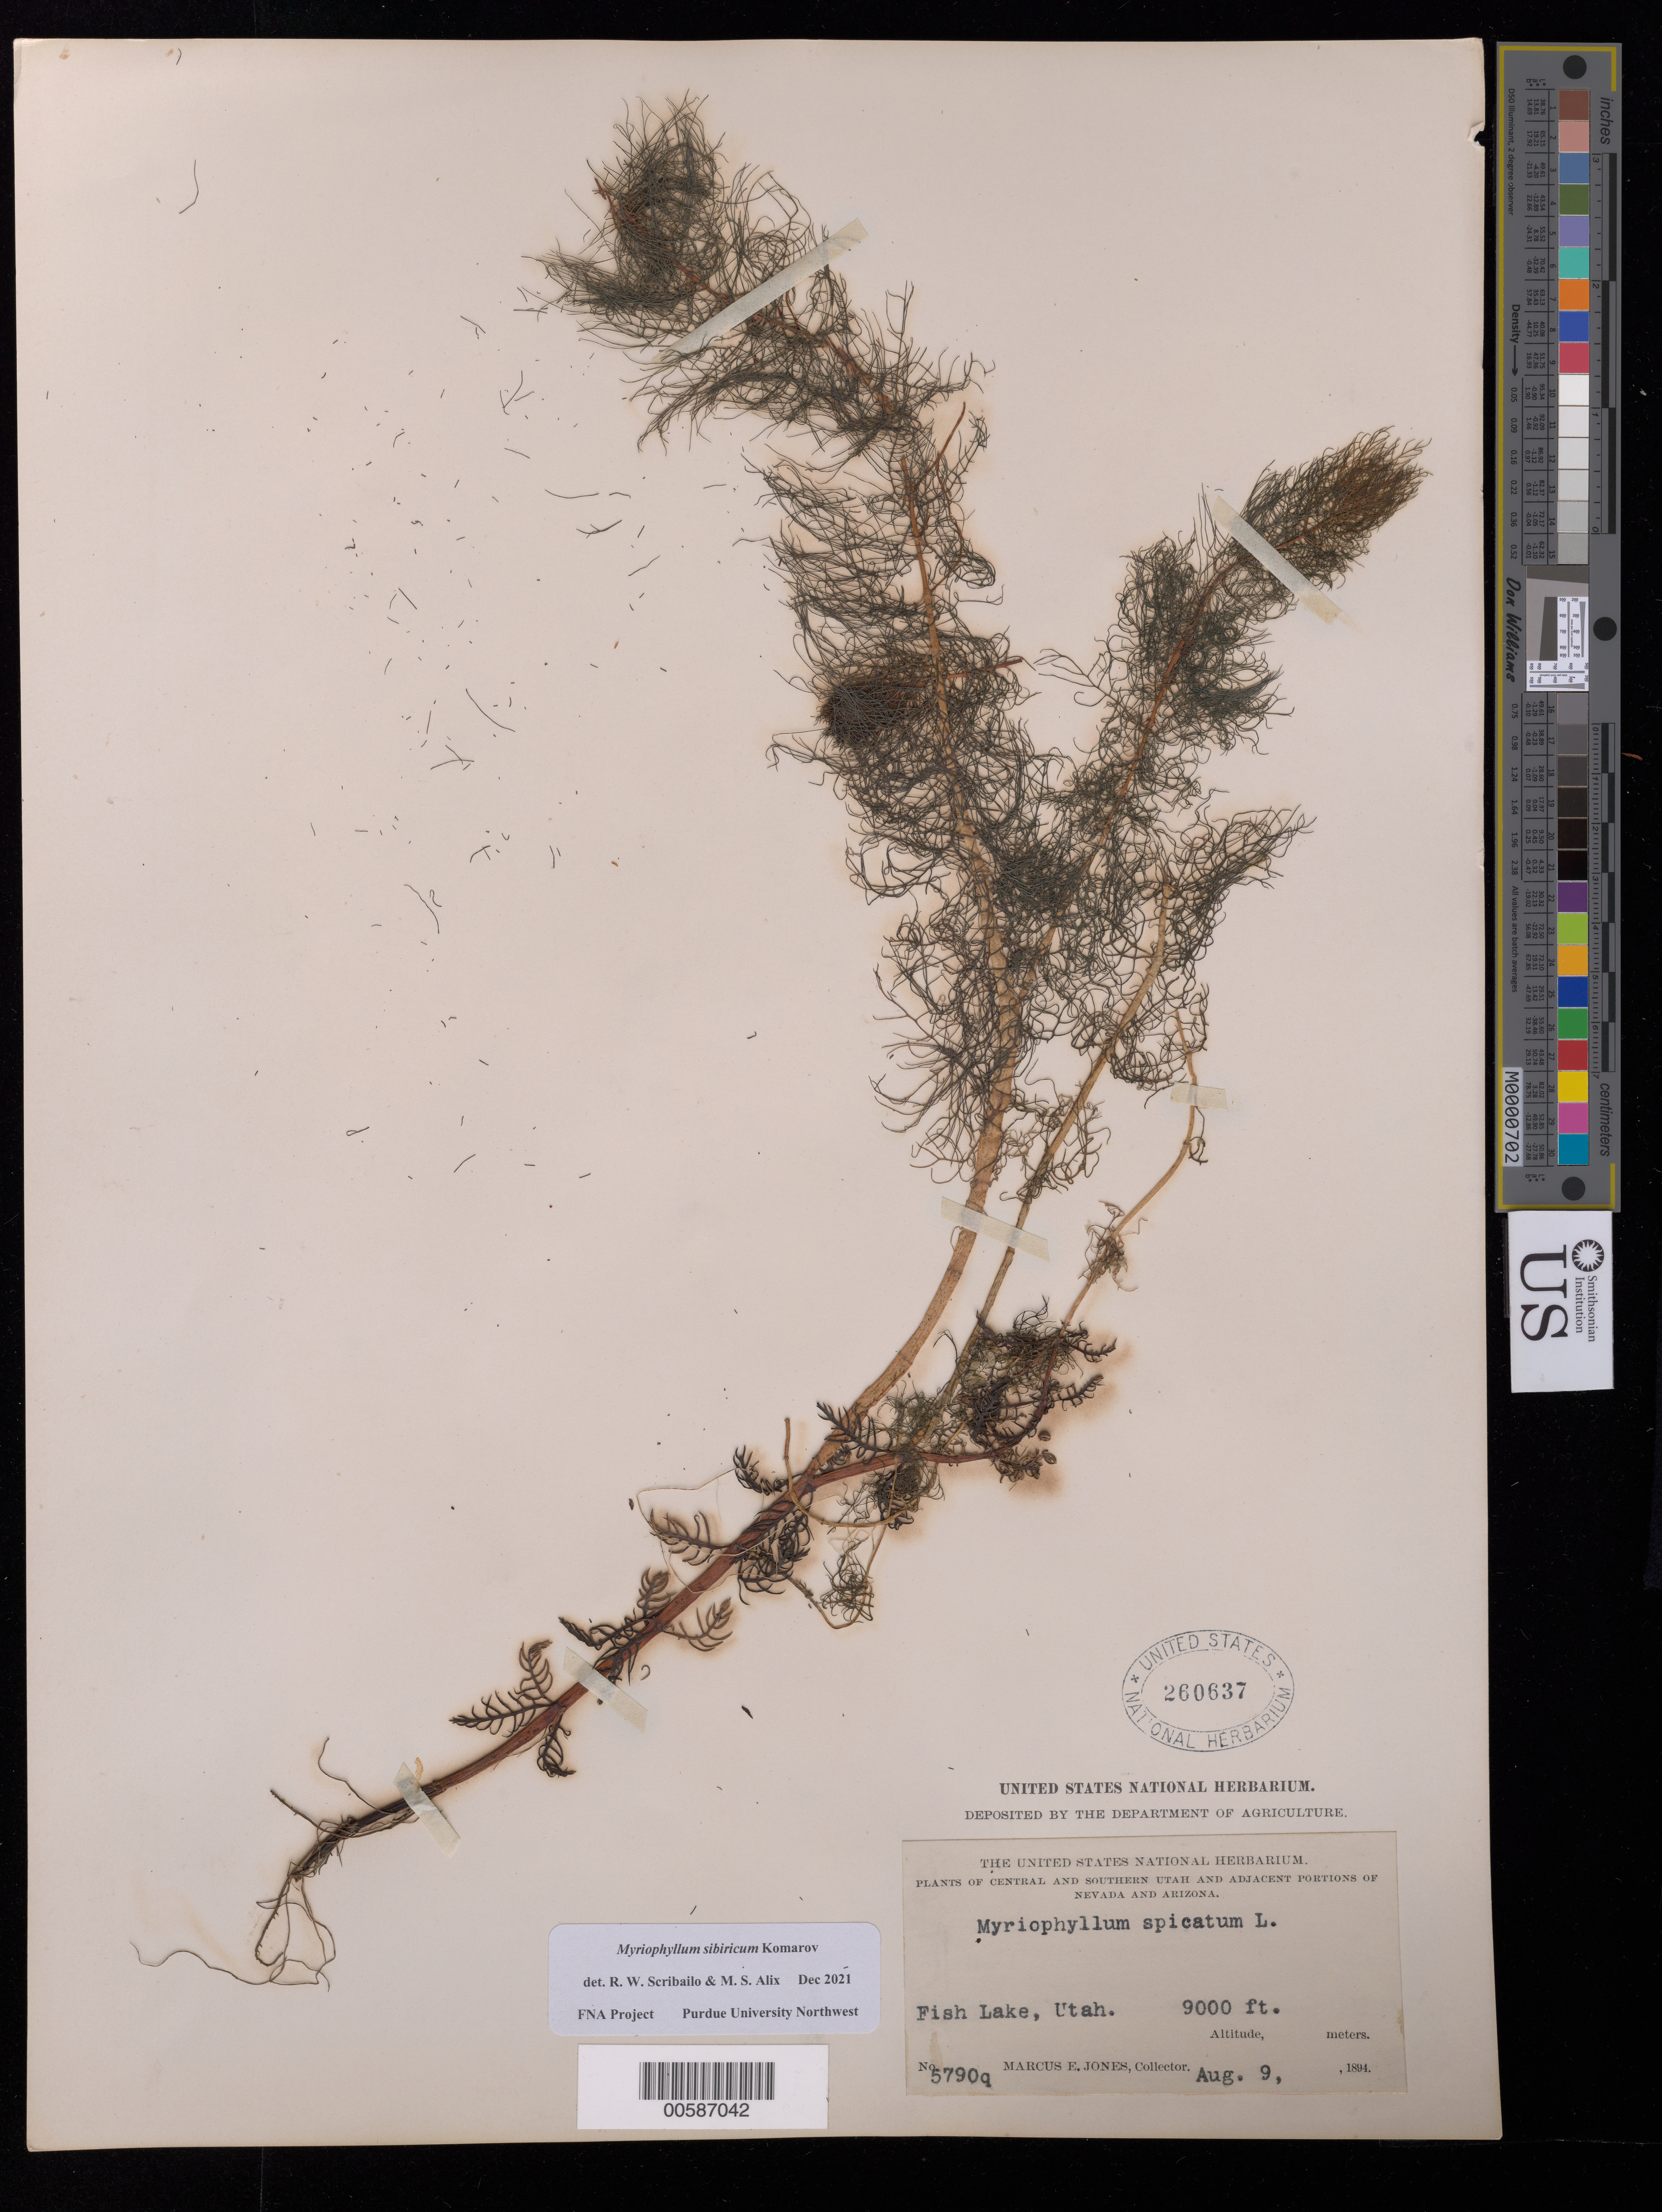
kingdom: Plantae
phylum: Tracheophyta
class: Magnoliopsida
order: Saxifragales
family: Haloragaceae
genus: Myriophyllum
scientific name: Myriophyllum sibiricum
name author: Kom.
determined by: Scribailo, R. W.; Alix, M. S.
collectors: M. E. Jones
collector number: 5790q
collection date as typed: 09 Aug 1894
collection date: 1894-08-09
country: United States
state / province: Utah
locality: Fish Lake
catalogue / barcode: US 260637